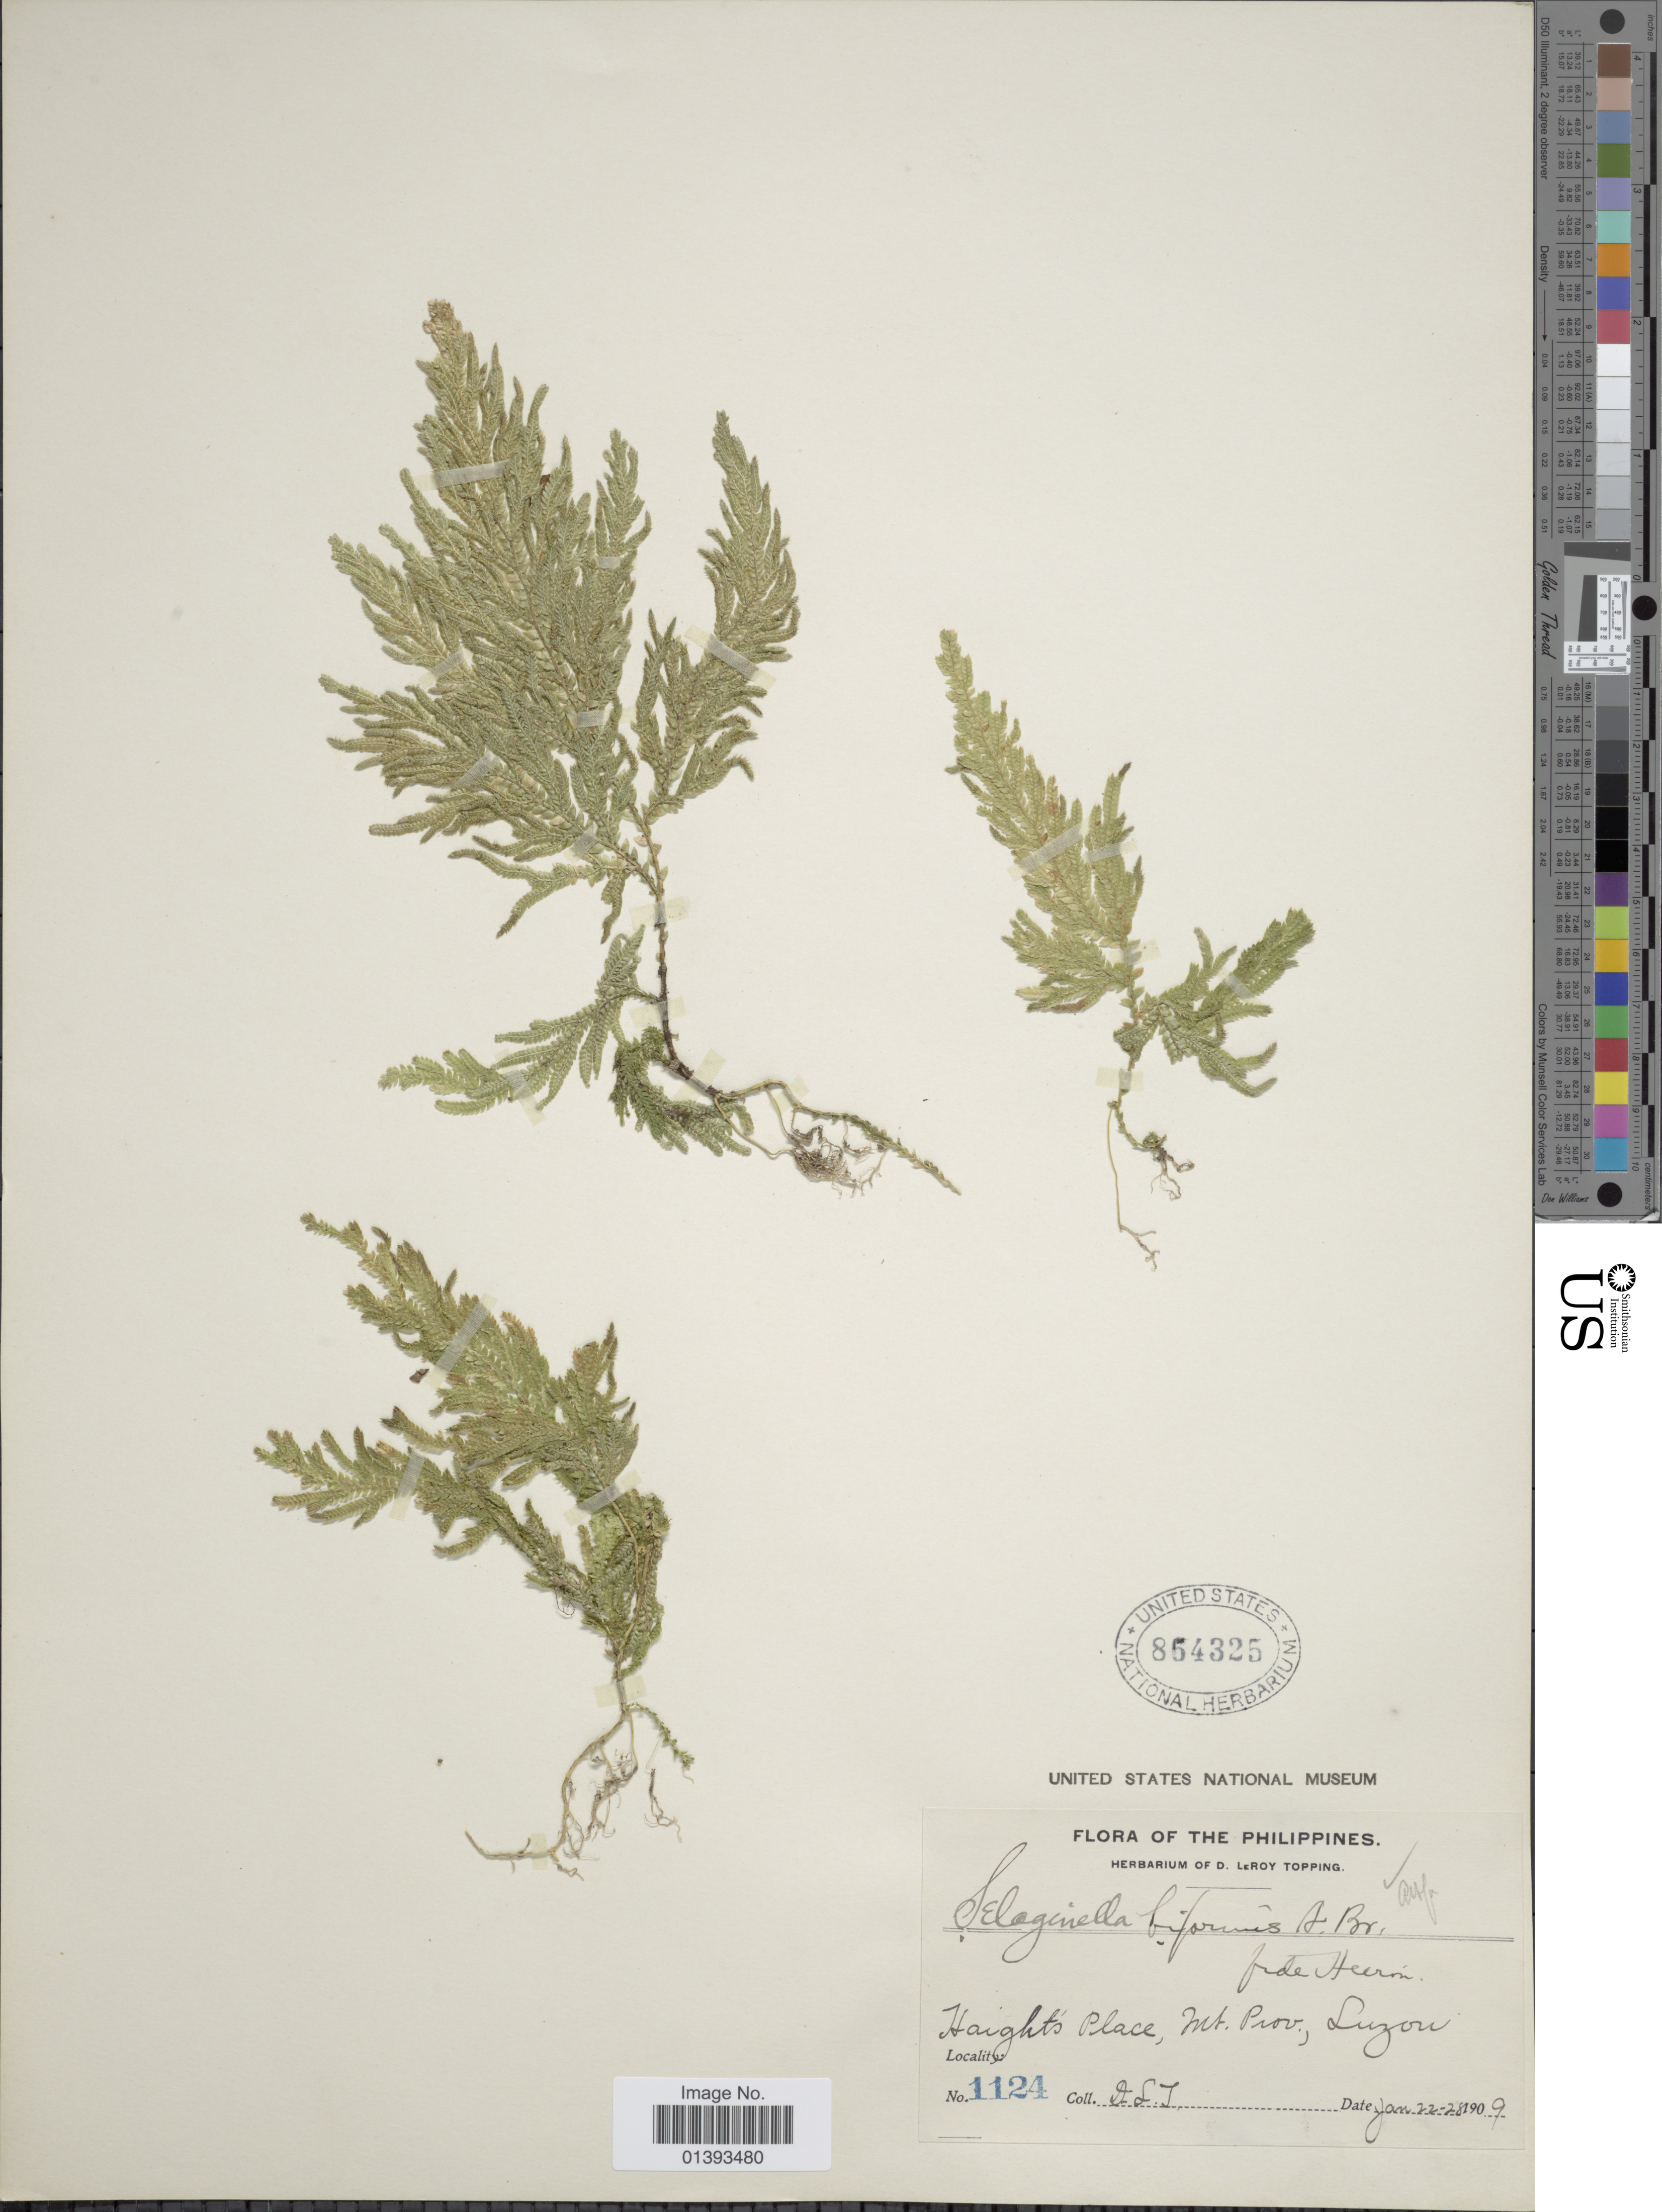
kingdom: Plantae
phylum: Tracheophyta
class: Lycopodiopsida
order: Selaginellales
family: Selaginellaceae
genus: Selaginella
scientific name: Selaginella biformis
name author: A. Braun ex Kuhn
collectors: D. L. Topping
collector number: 1124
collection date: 1909-01-22/1909-01-28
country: Philippines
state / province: Central Luzon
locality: Haights place, Mt. prov. Luzon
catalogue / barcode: US 854325